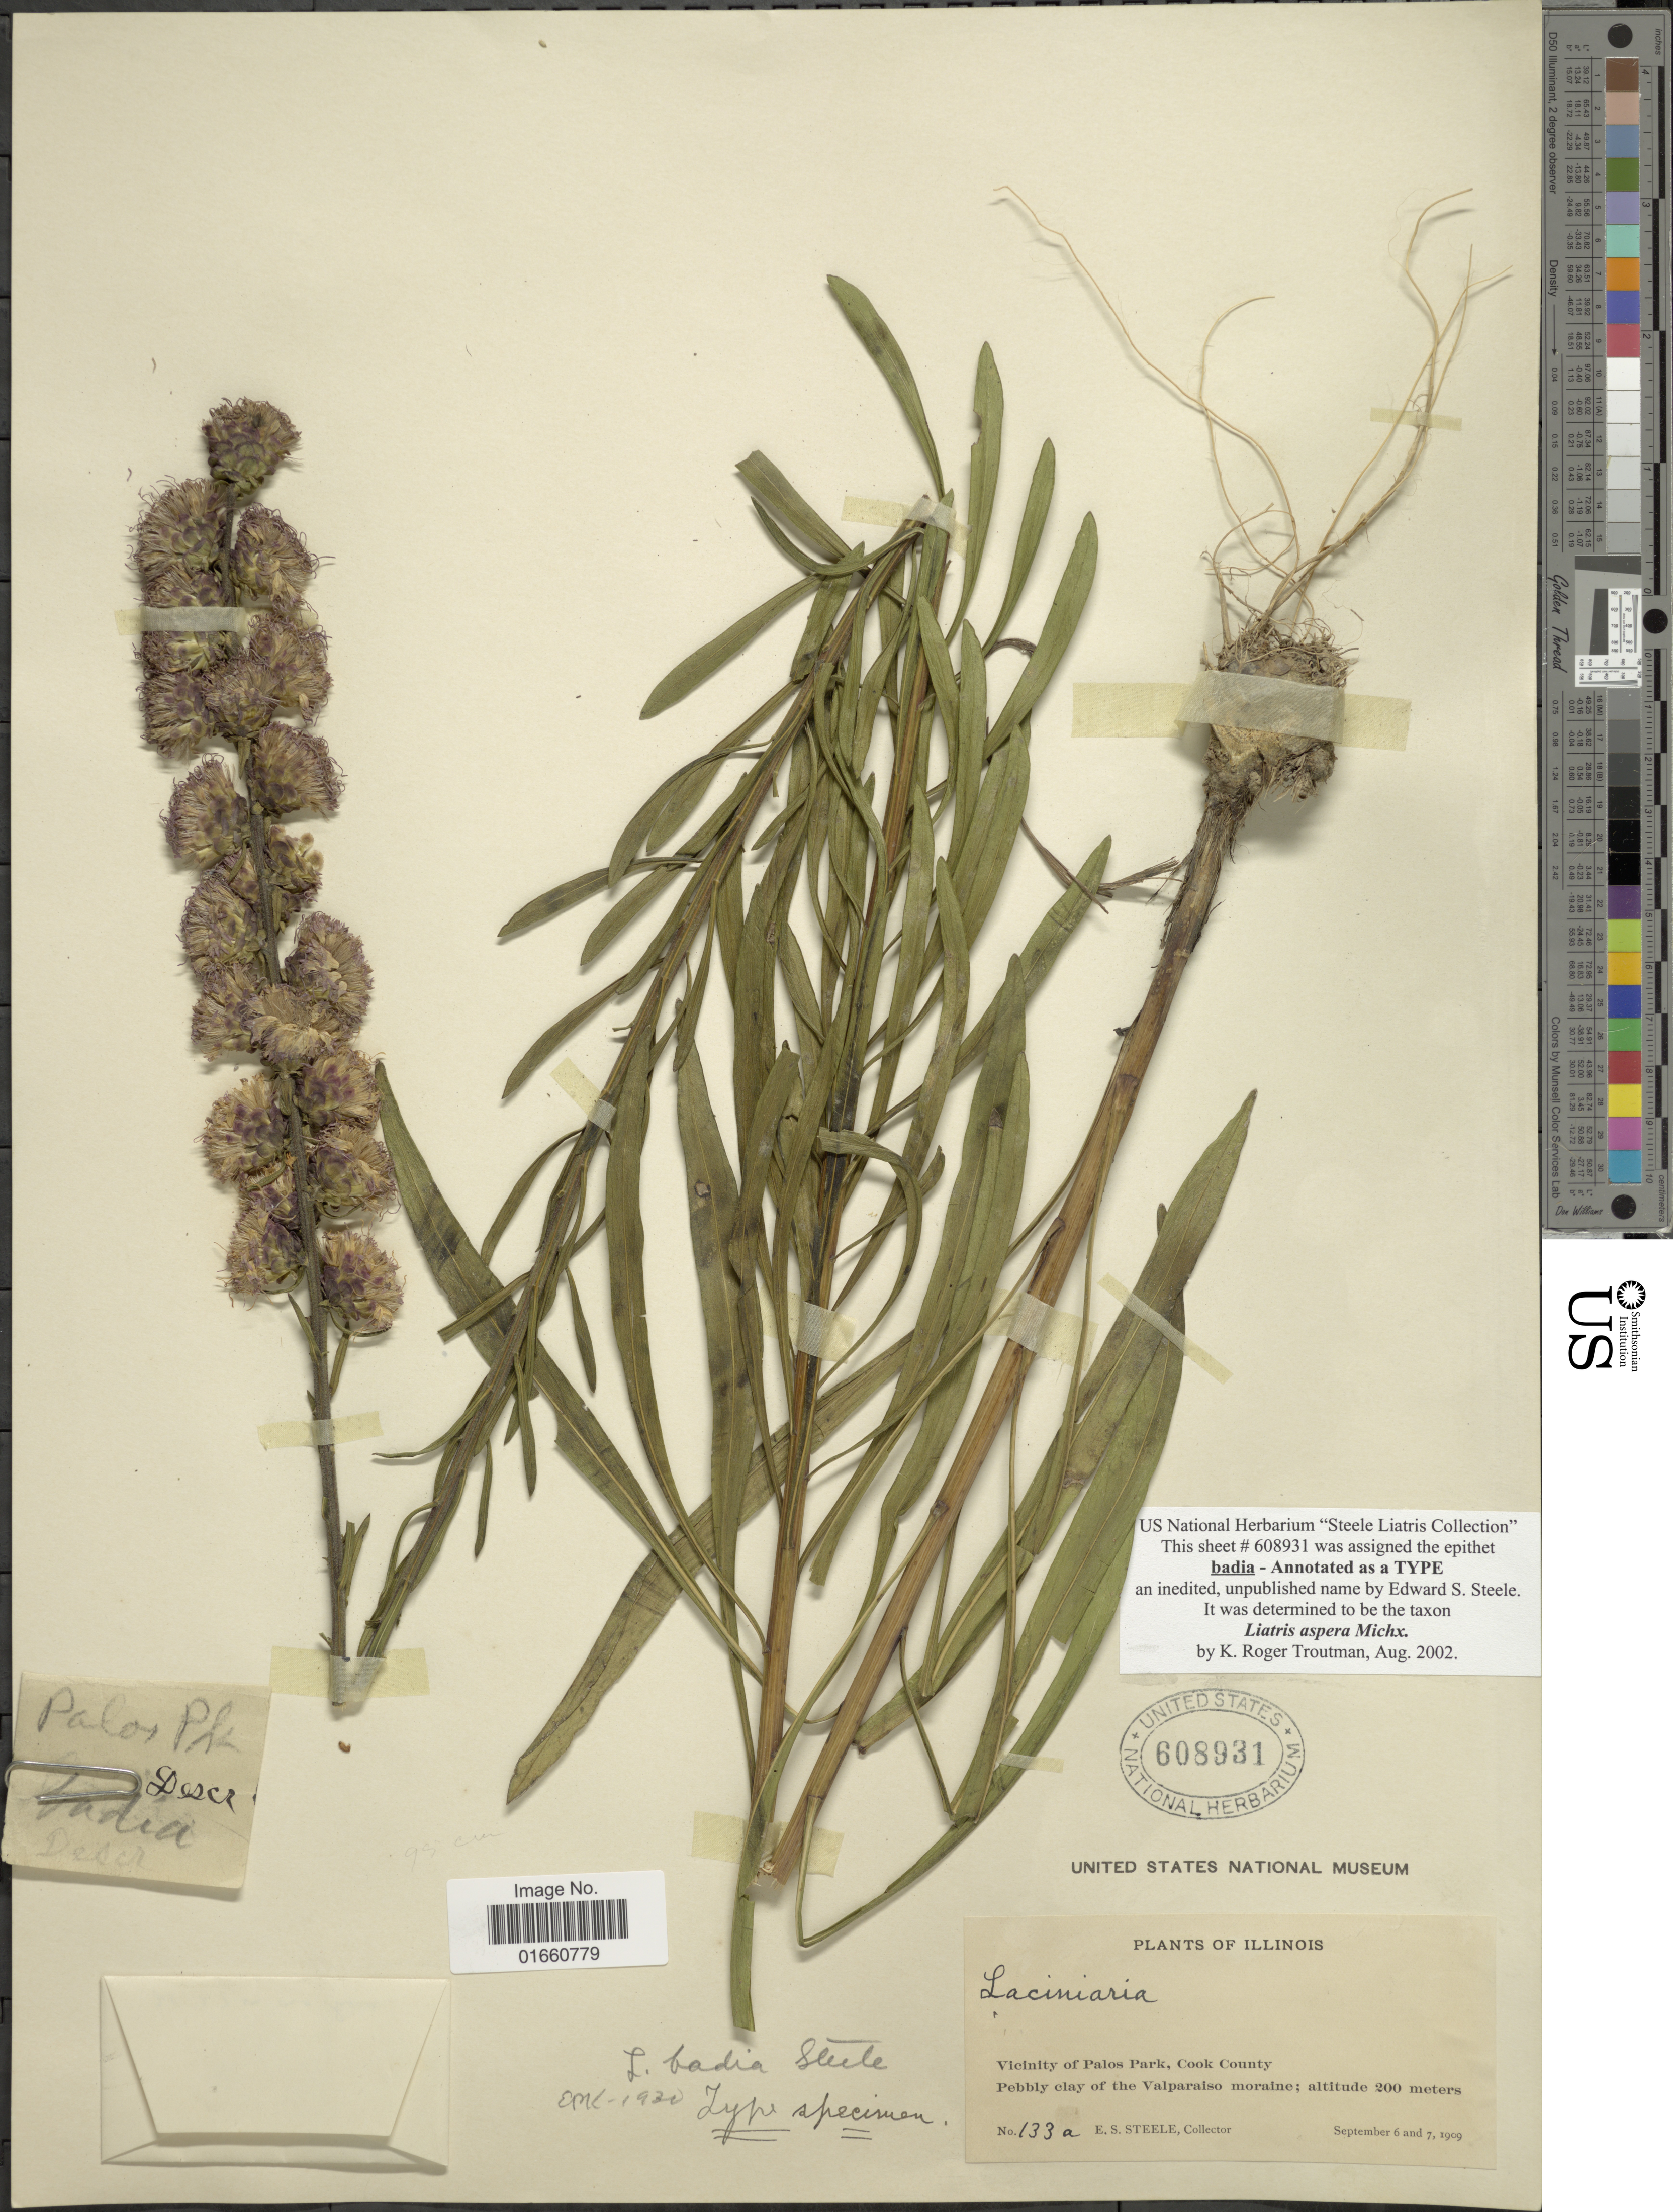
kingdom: Plantae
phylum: Tracheophyta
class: Magnoliopsida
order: Asterales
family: Asteraceae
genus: Liatris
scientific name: Liatris aspera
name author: Michx.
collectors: E. Steele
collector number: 133a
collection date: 1909-09-06/1909-09-07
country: United States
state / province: Illinois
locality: Vicinity of Palos Park, Cook County, Pebbly clay of the Valparaiso moraine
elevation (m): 200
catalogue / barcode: US 608931